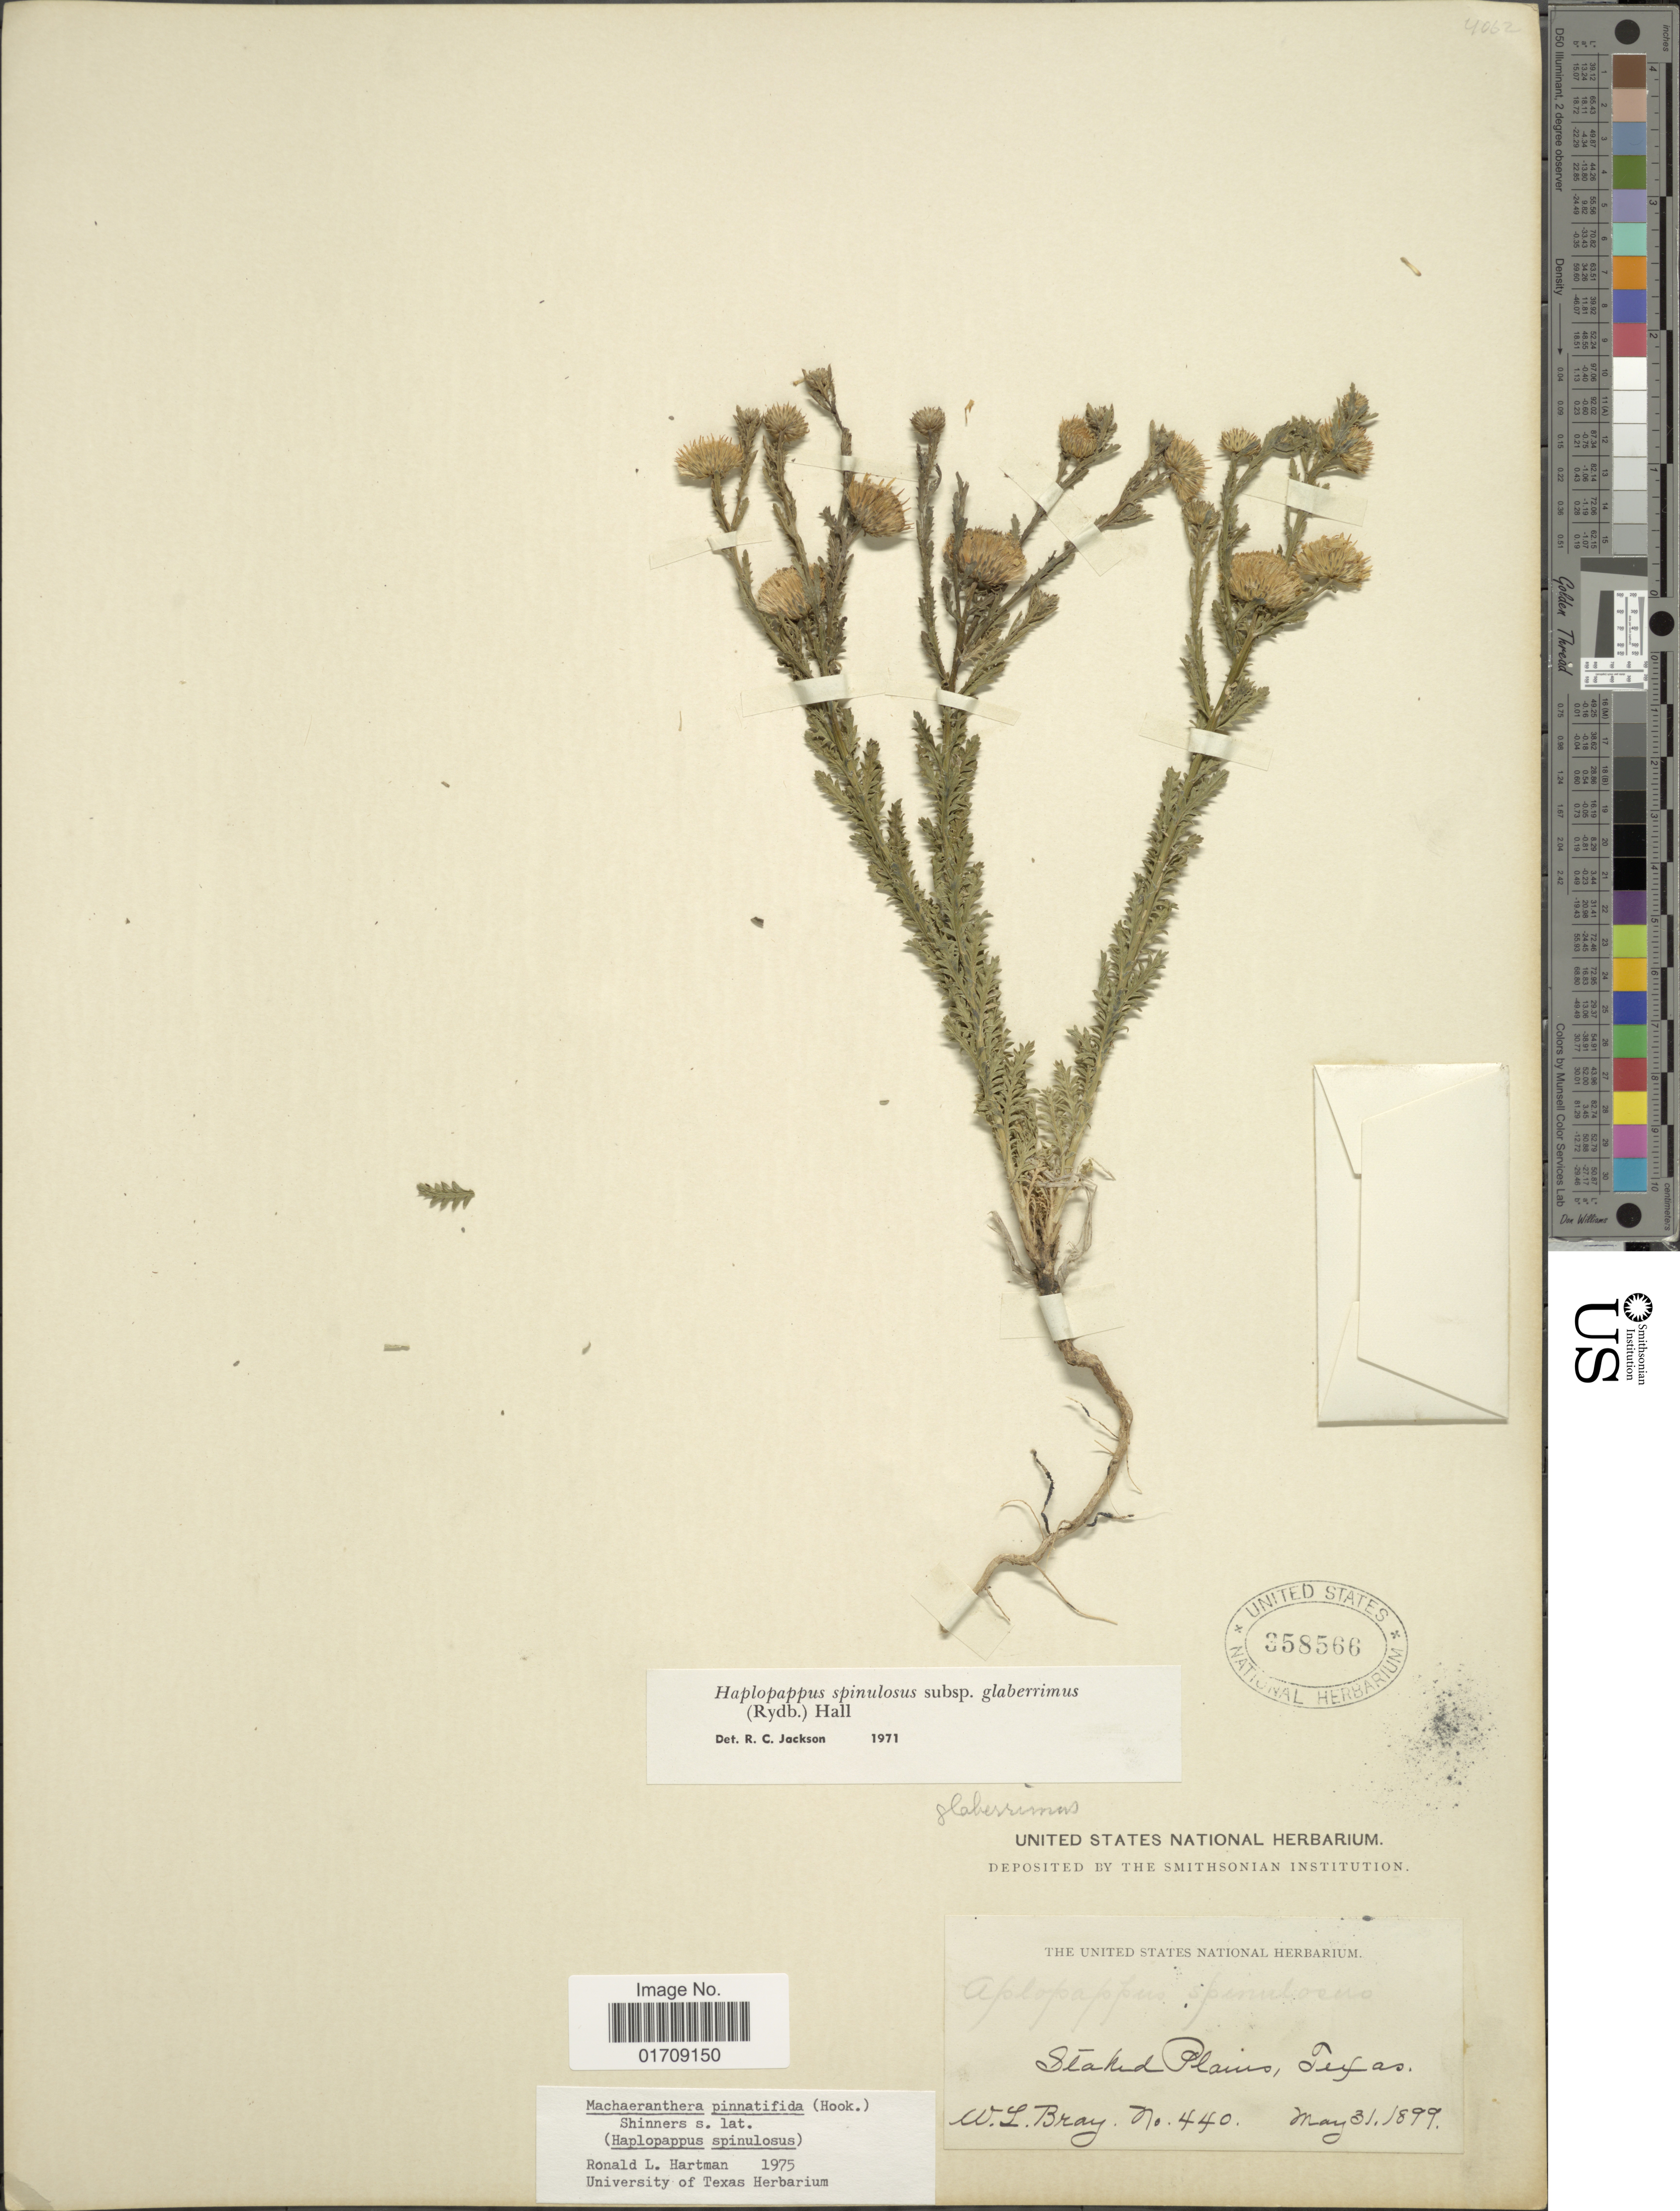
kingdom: Plantae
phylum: Tracheophyta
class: Magnoliopsida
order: Asterales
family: Asteraceae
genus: Machaeranthera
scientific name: Machaeranthera pinnatifida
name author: (Hook.) Shinners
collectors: W. L. Bray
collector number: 440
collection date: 1899-05-31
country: United States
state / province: Texas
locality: Staked Plains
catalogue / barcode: US 358566